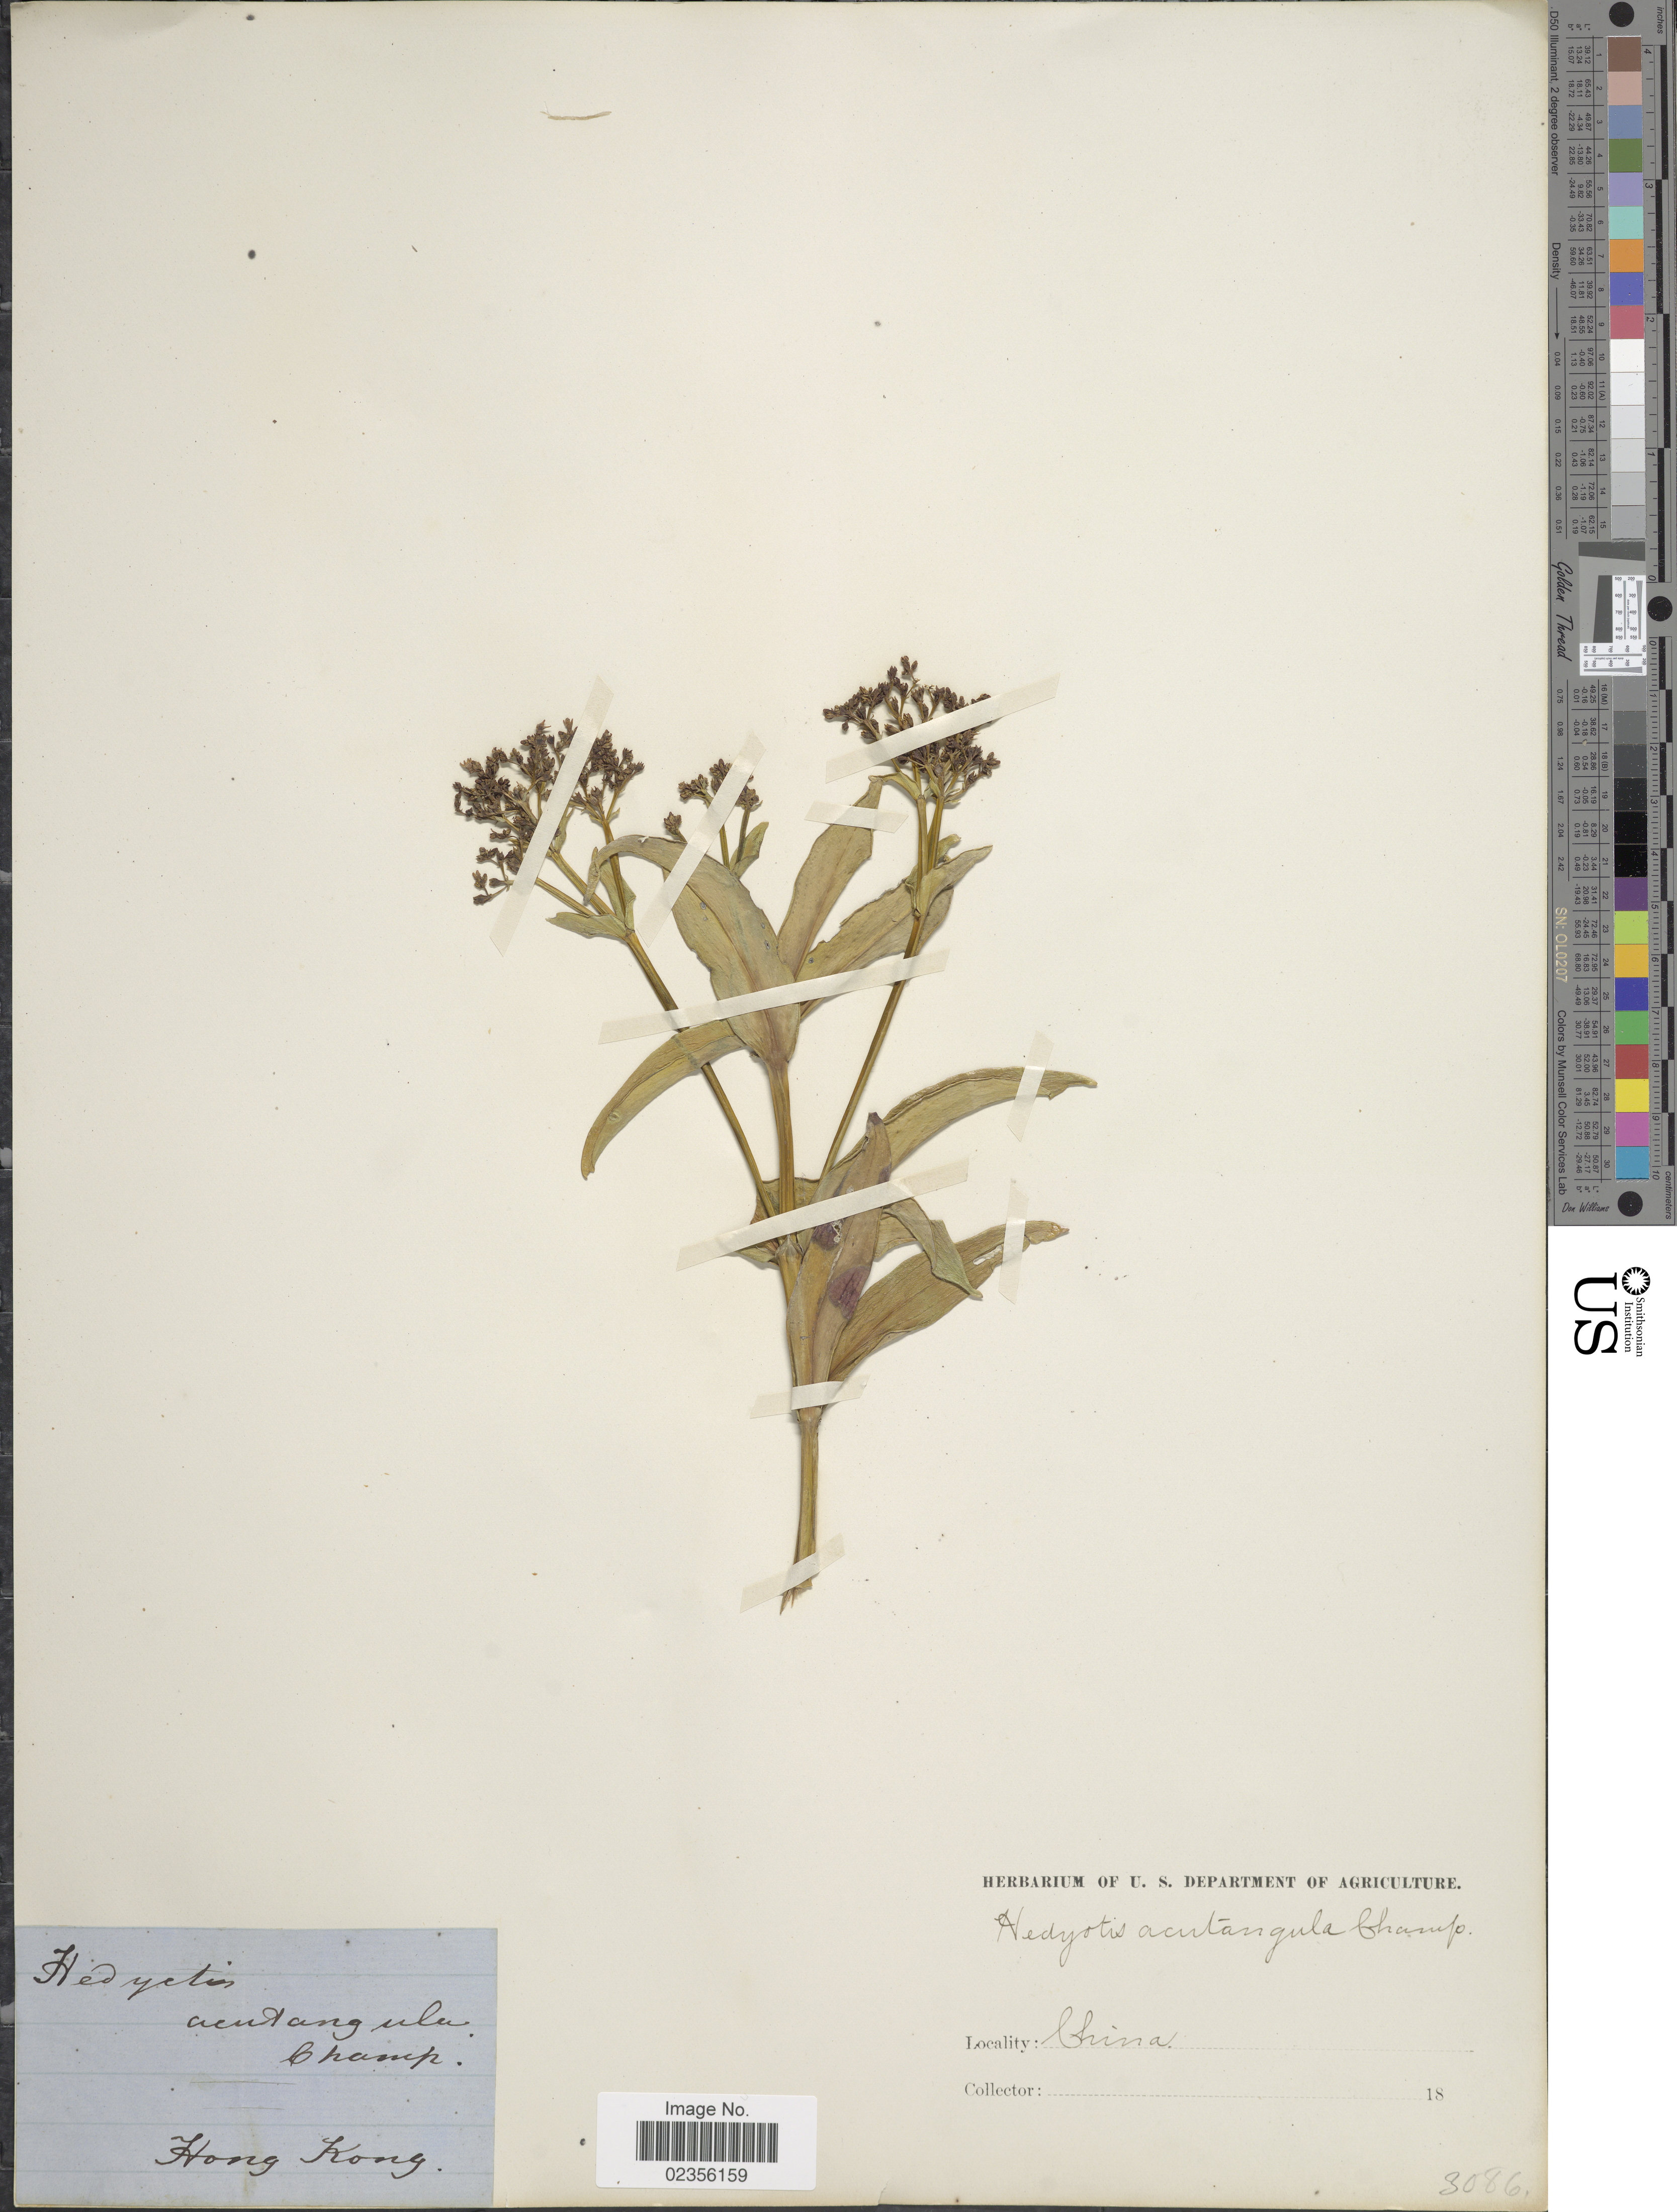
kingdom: Plantae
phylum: Tracheophyta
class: Magnoliopsida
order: Gentianales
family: Rubiaceae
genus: Hedyotis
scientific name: Hedyotis acutangula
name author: Champ. ex Benth.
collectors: ex herb. U. S. Department of Agriculture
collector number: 3086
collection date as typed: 18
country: China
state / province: Hong Kong